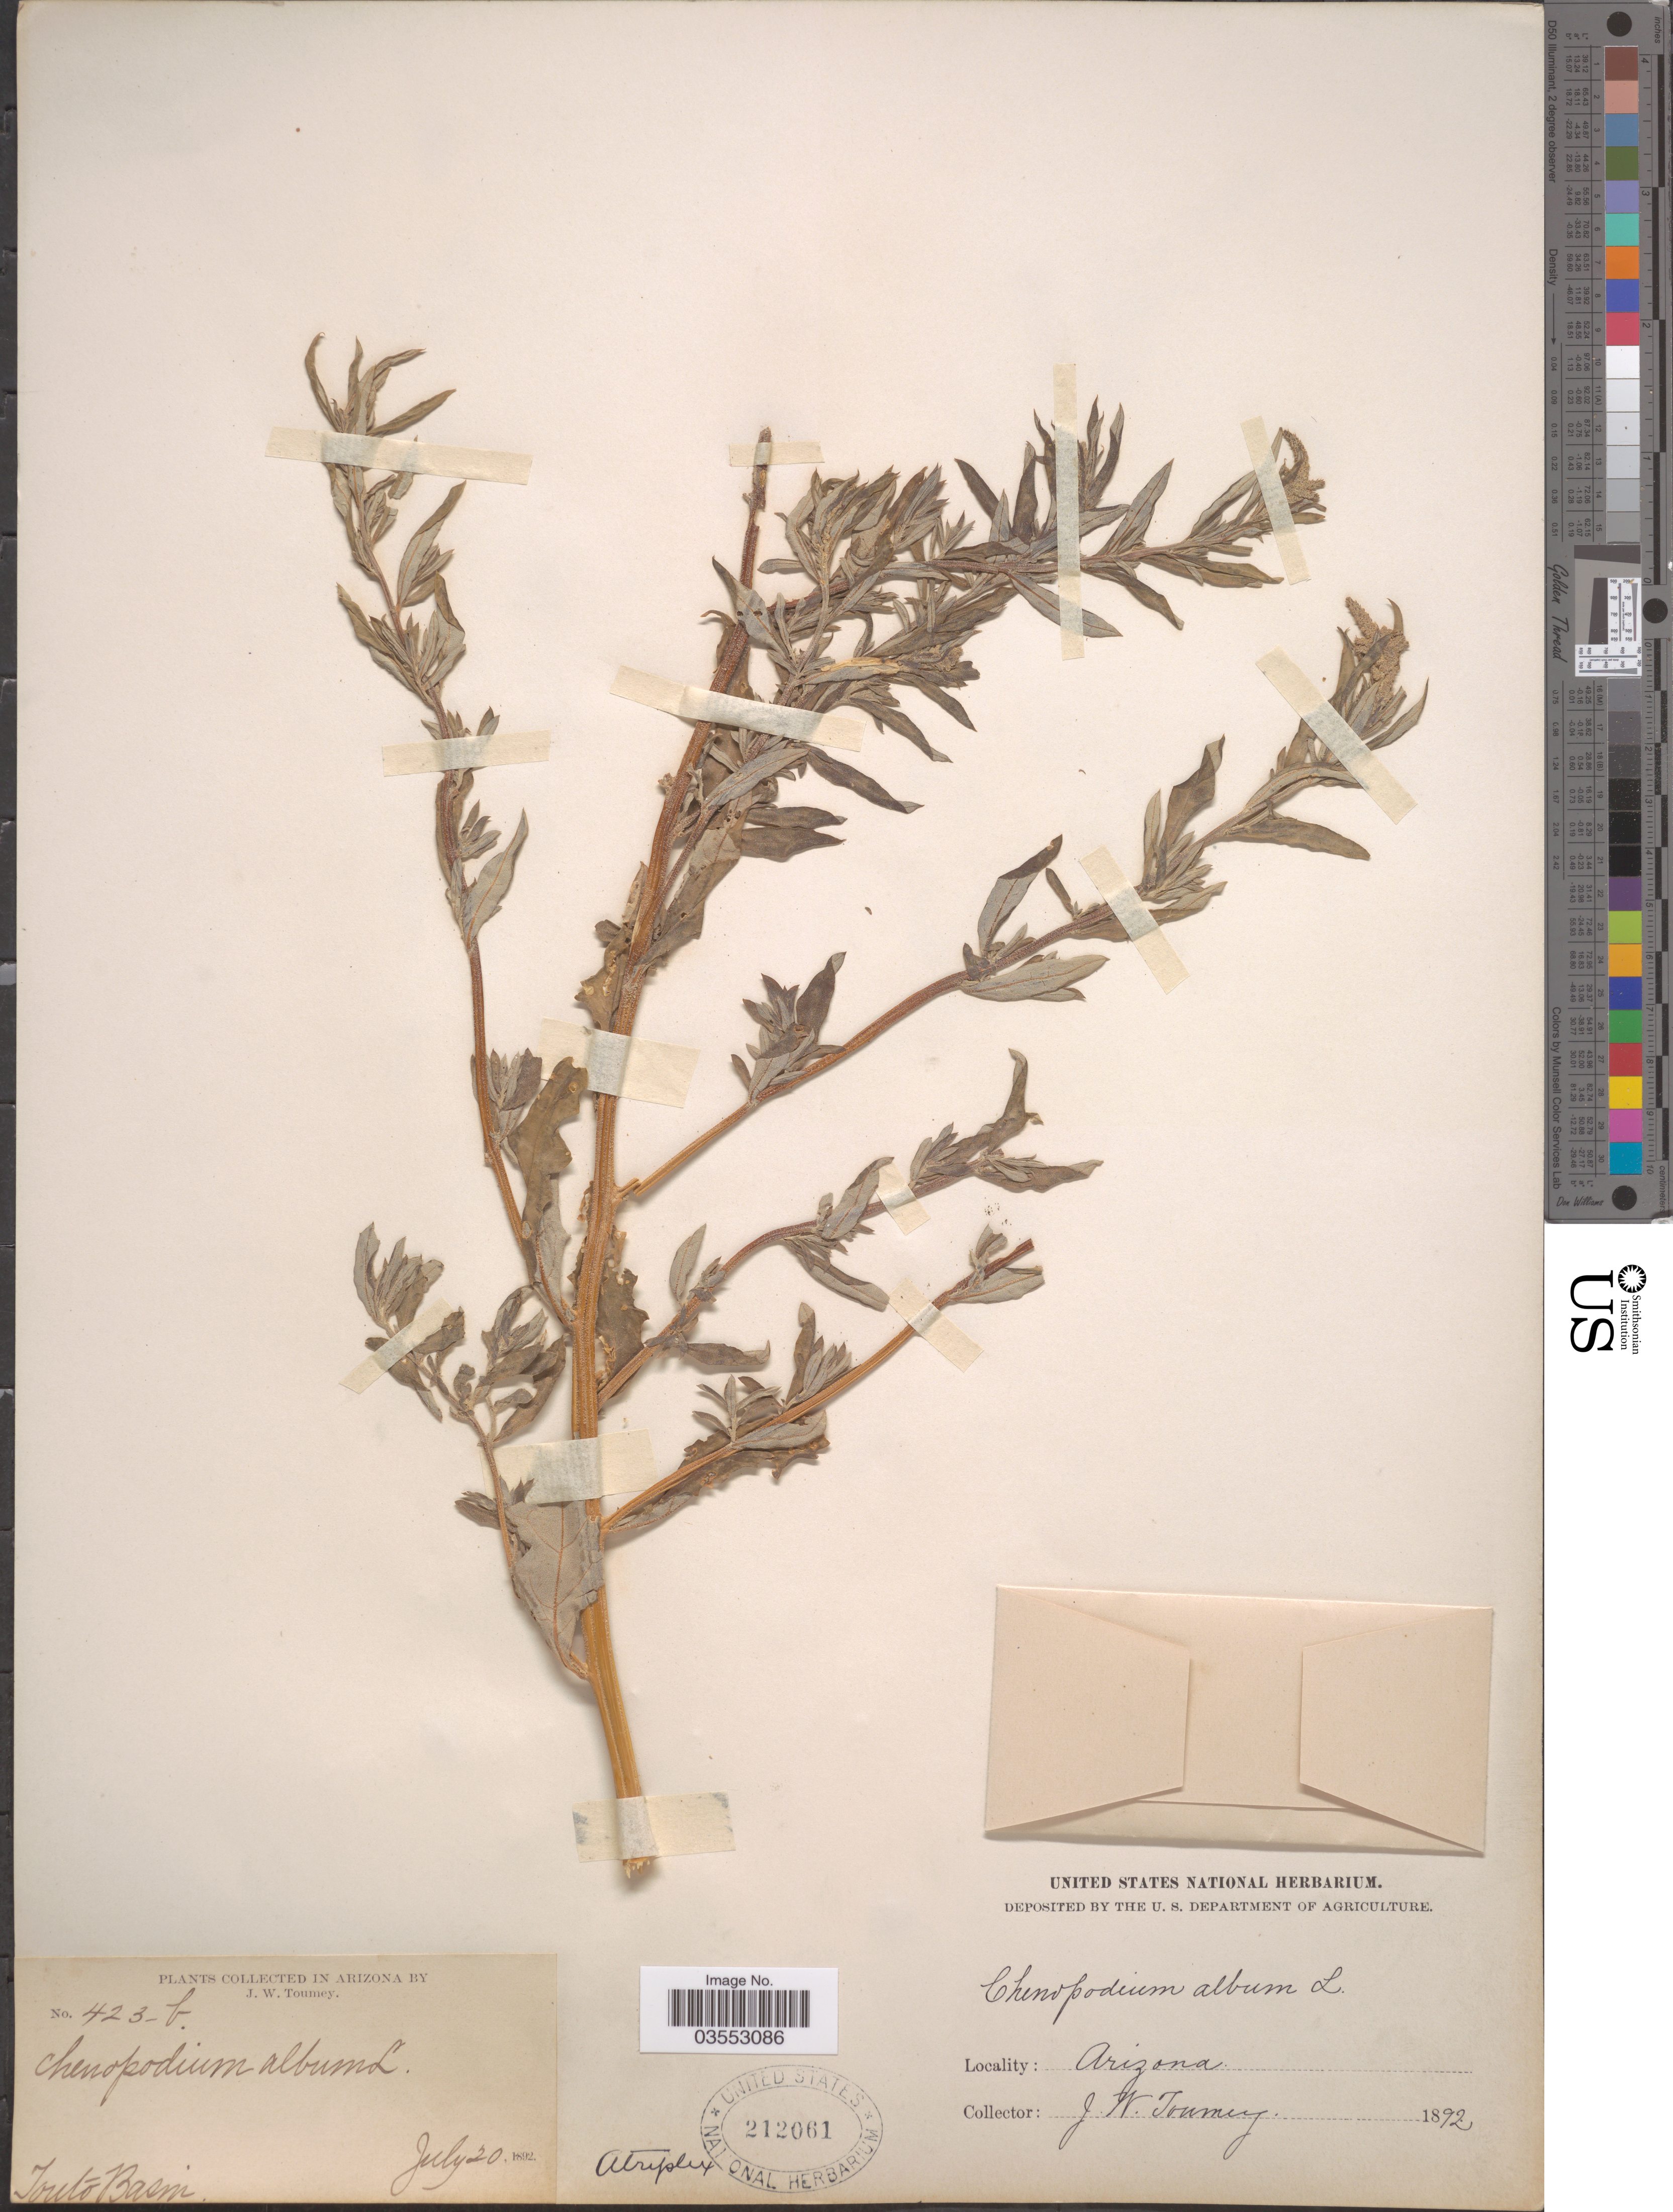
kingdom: Plantae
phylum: Tracheophyta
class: Magnoliopsida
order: Caryophyllales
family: Amaranthaceae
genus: Atriplex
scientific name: Atriplex wrightii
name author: S. Watson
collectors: J. W. Toumey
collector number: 423-b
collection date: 1892-07-20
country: United States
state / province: Arizona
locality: Tonto Basin.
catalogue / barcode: US 212061